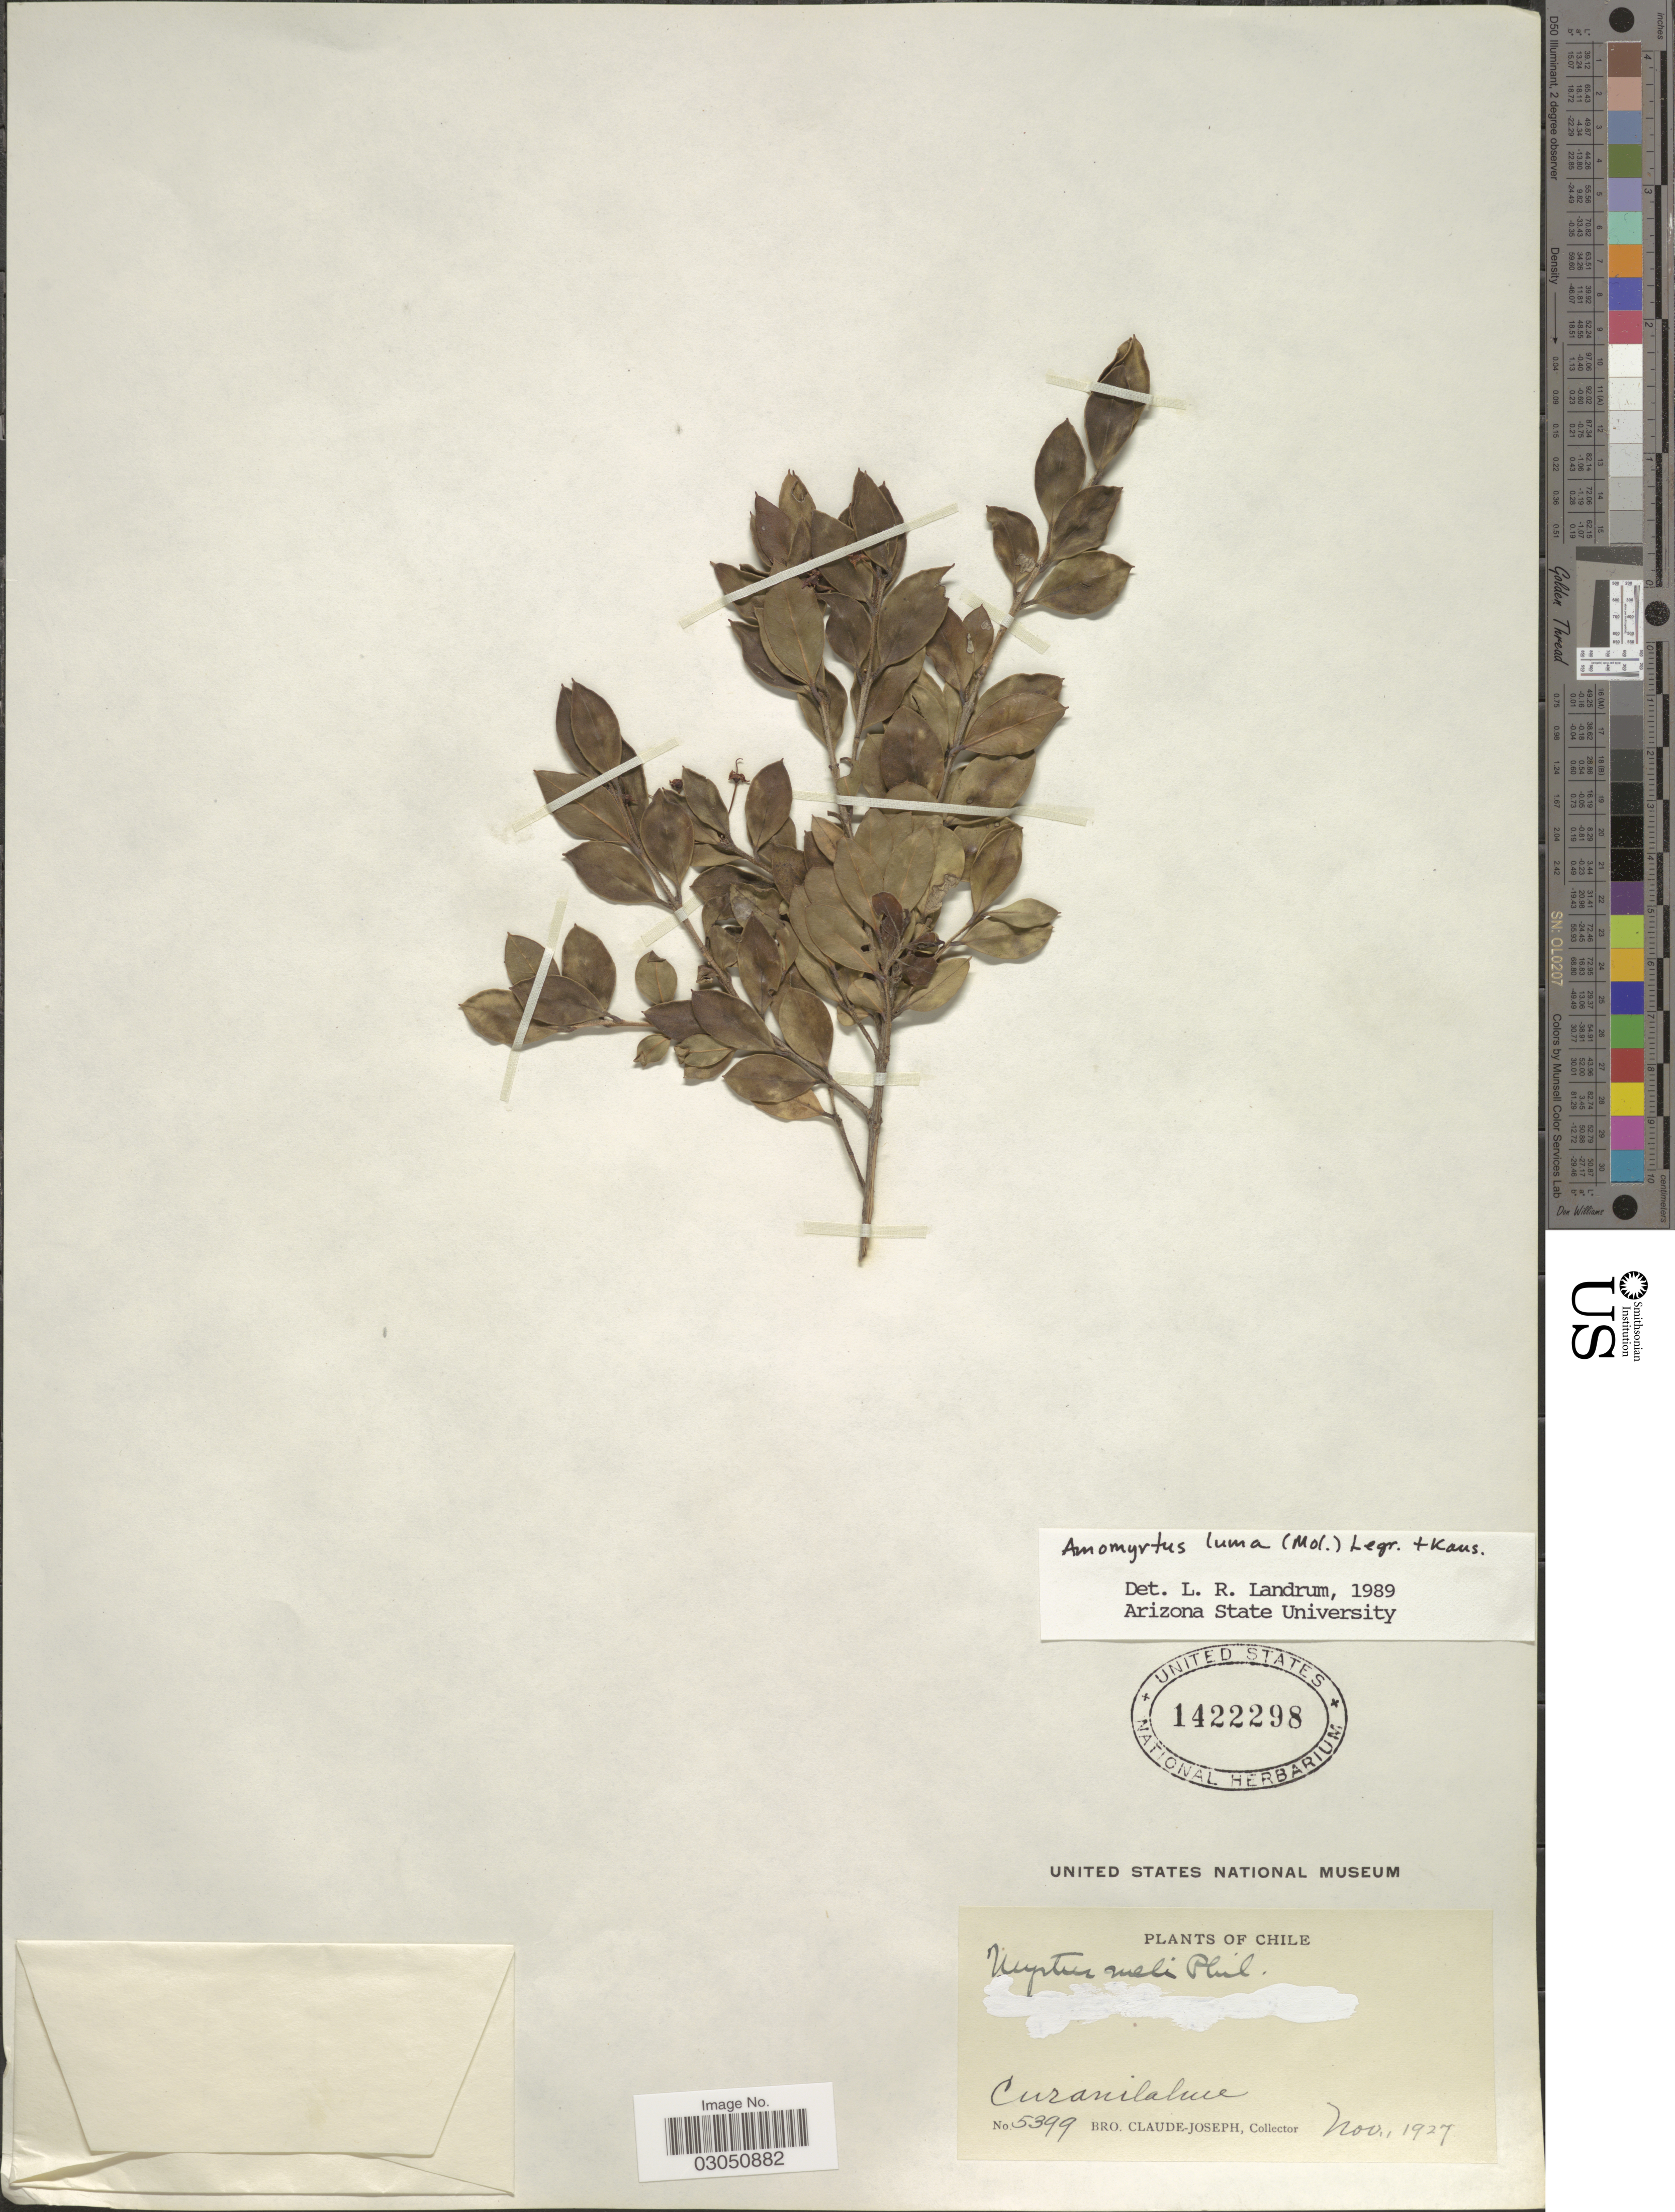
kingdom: Plantae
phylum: Tracheophyta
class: Magnoliopsida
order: Myrtales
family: Myrtaceae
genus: Amomyrtus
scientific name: Amomyrtus luma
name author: (Molina) D. Legrand & Kausel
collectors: Bro. Claude-Joseph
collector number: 5399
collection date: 1927-11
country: Chile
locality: Curanilahue.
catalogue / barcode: US 1422298